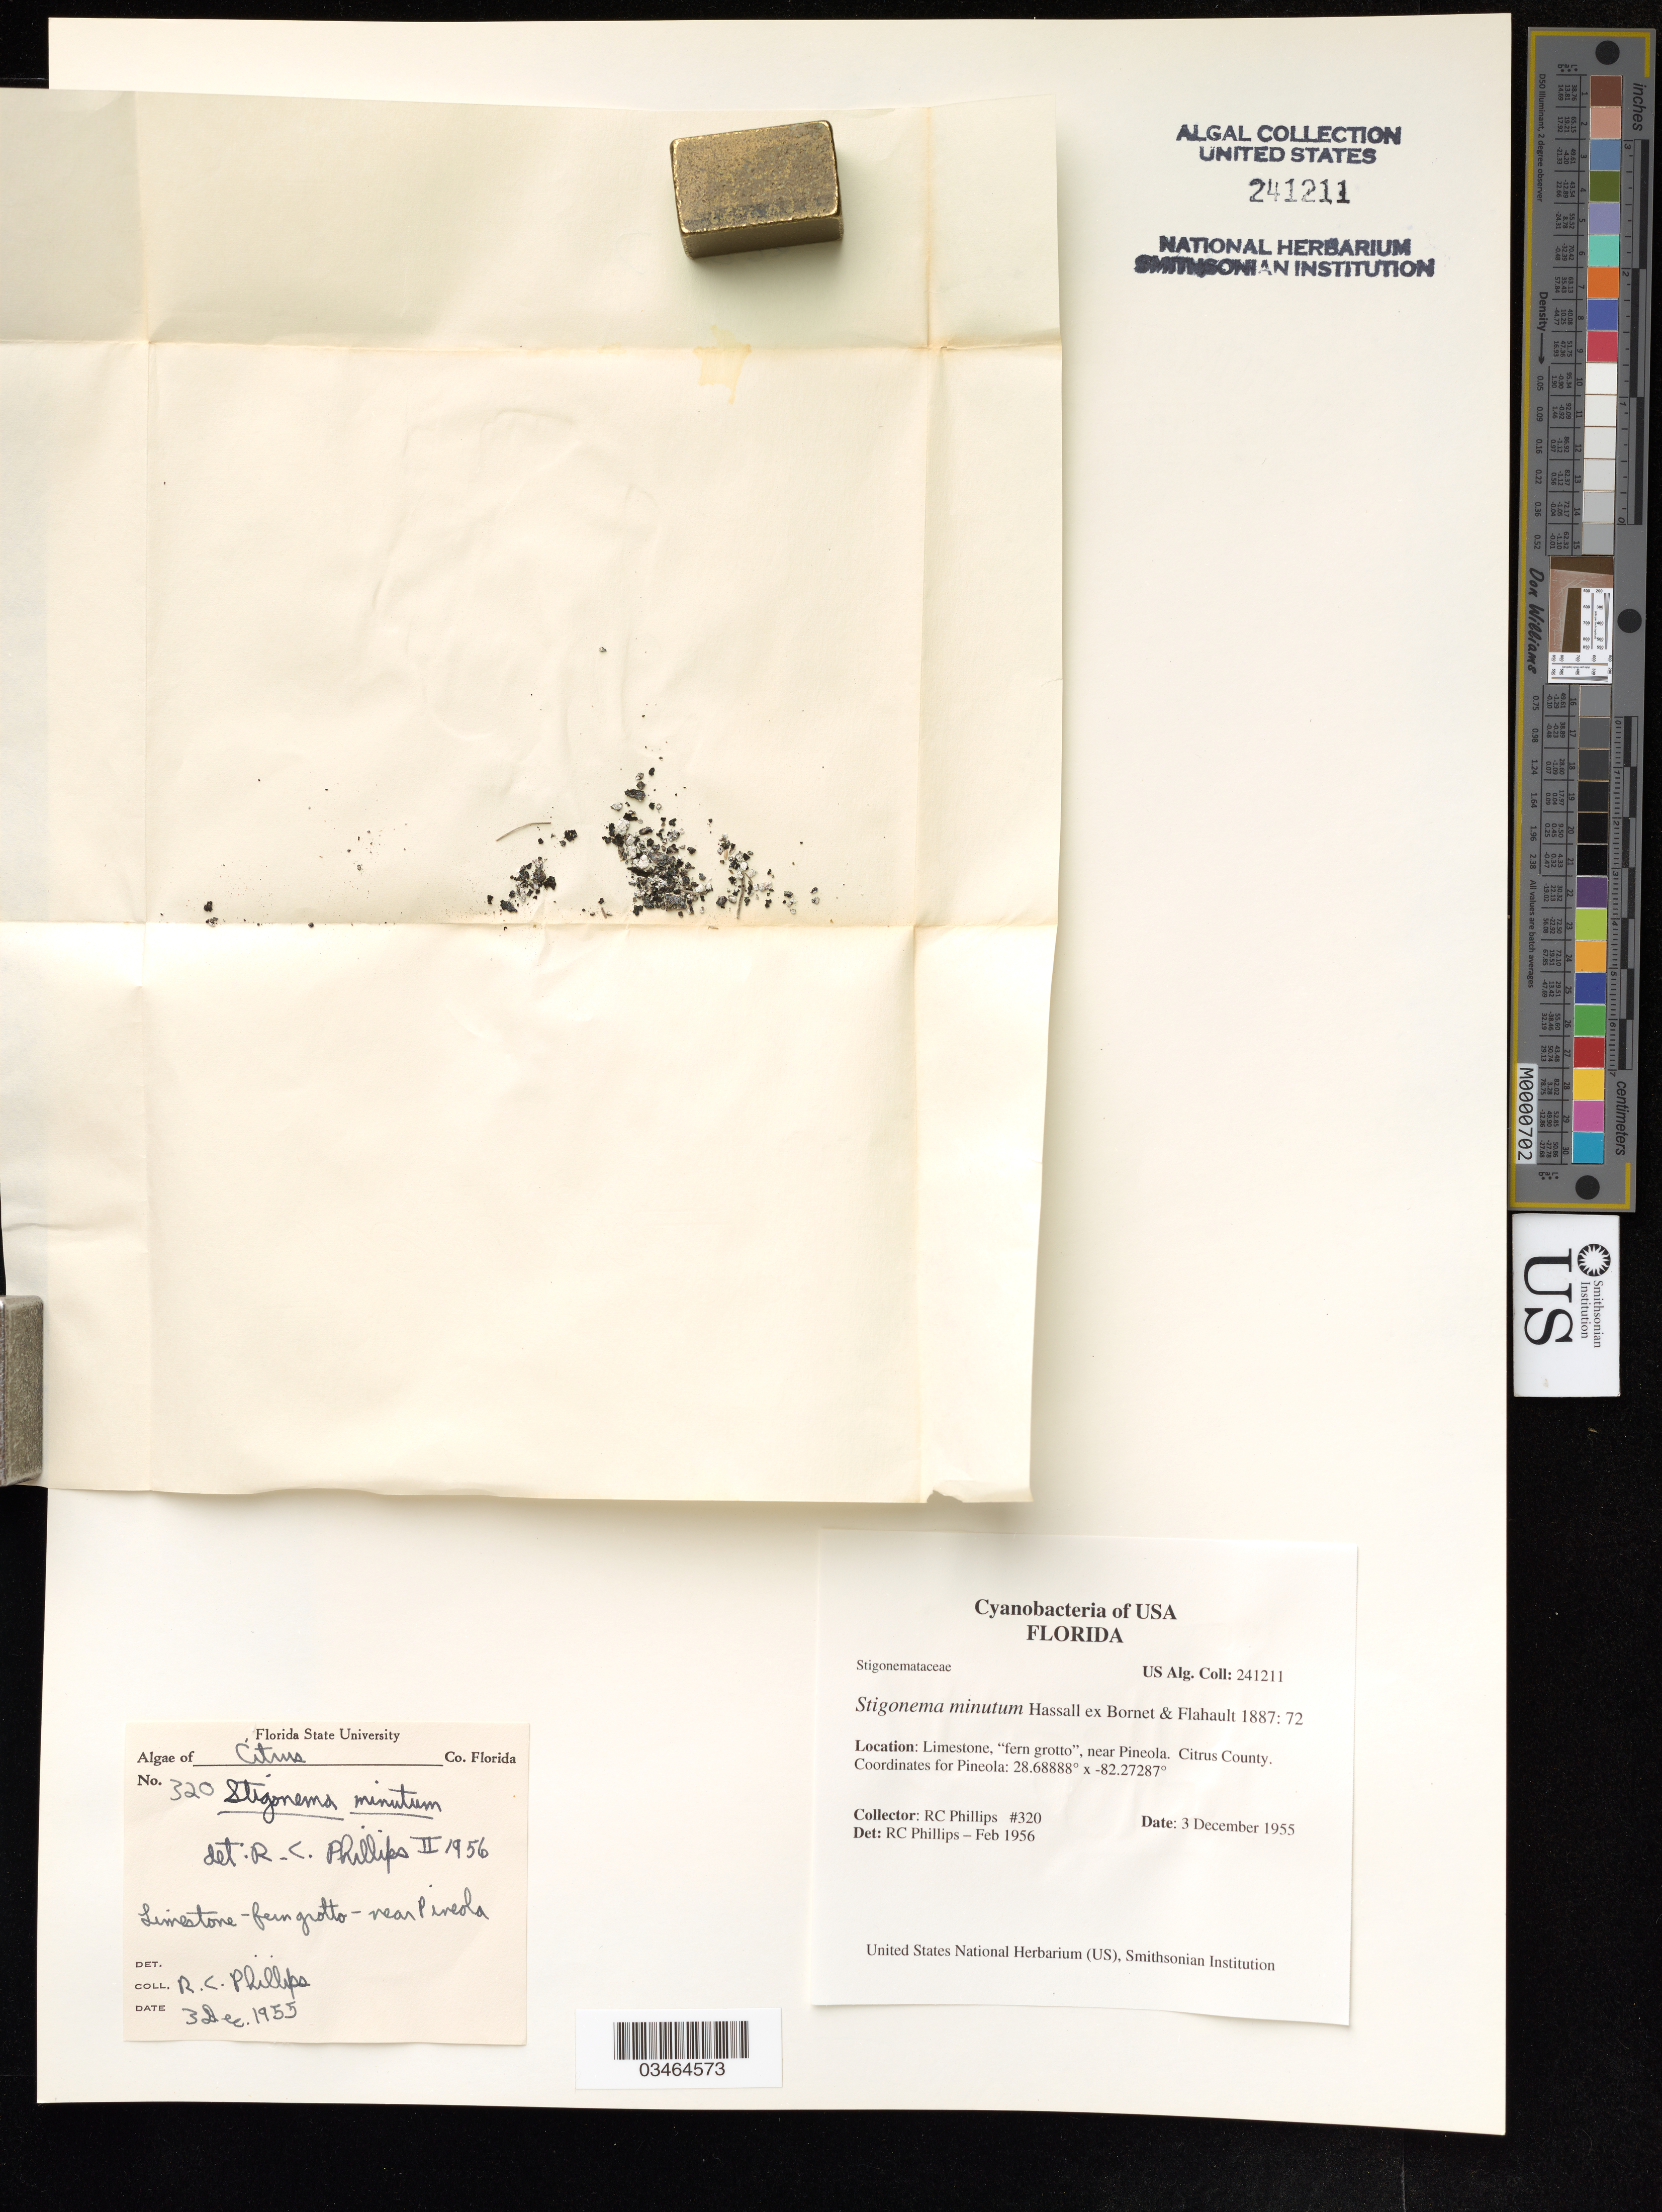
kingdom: Bacteria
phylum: Cyanobacteria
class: Cyanobacteriia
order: Cyanobacteriales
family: Stigonemataceae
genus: Stigonema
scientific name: Stigonema minutum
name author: Hassall ex Bornet & Flahault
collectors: R. C. Phillips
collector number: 320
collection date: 1955-12-03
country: United States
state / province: Florida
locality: Near Pineola. Citrus County.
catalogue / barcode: US 241211